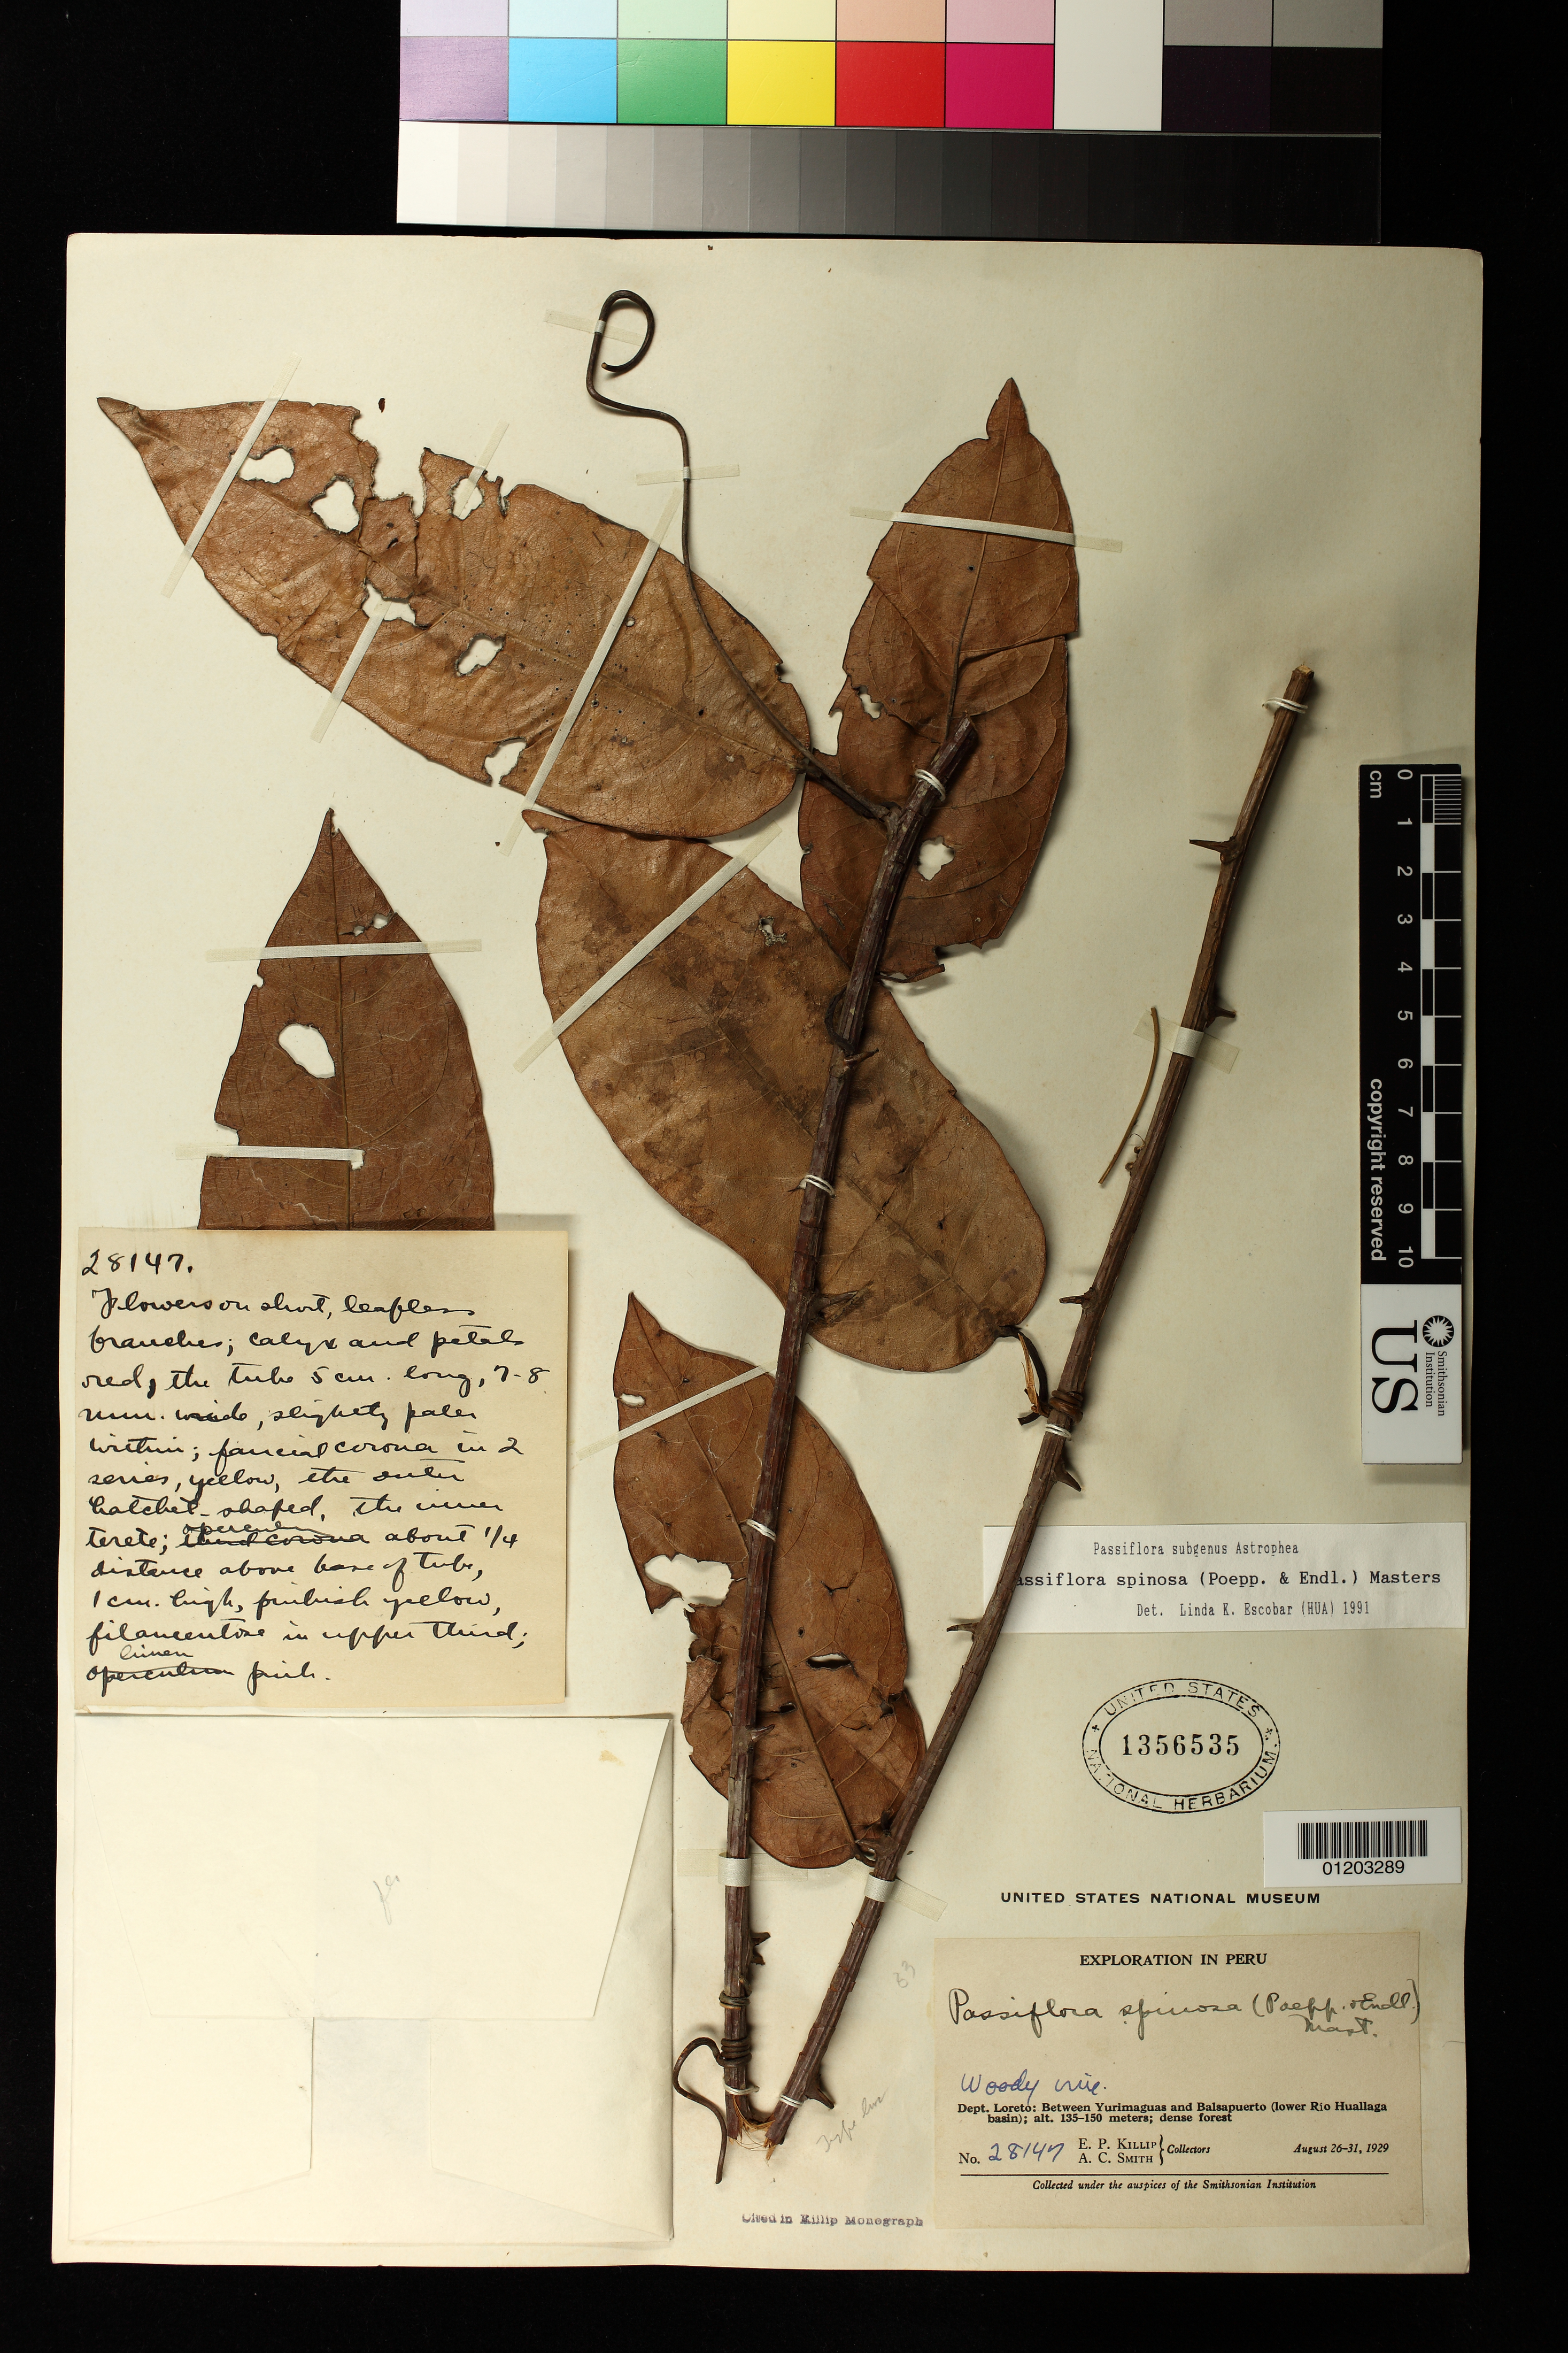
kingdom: Plantae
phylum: Tracheophyta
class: Magnoliopsida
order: Malpighiales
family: Passifloraceae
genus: Passiflora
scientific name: Passiflora spinosa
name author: (Poepp. & Endl.) Mast.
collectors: E. P. Killip & A. C. Smith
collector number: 28147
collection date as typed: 26 Aug 1929 to 31 Aug 1929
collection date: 1929-08-26/1929-08-31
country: Peru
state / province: Loreto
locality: Between yurimaguas and balsapuerto, lower rio huallaga basin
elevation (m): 135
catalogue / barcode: US 1356535